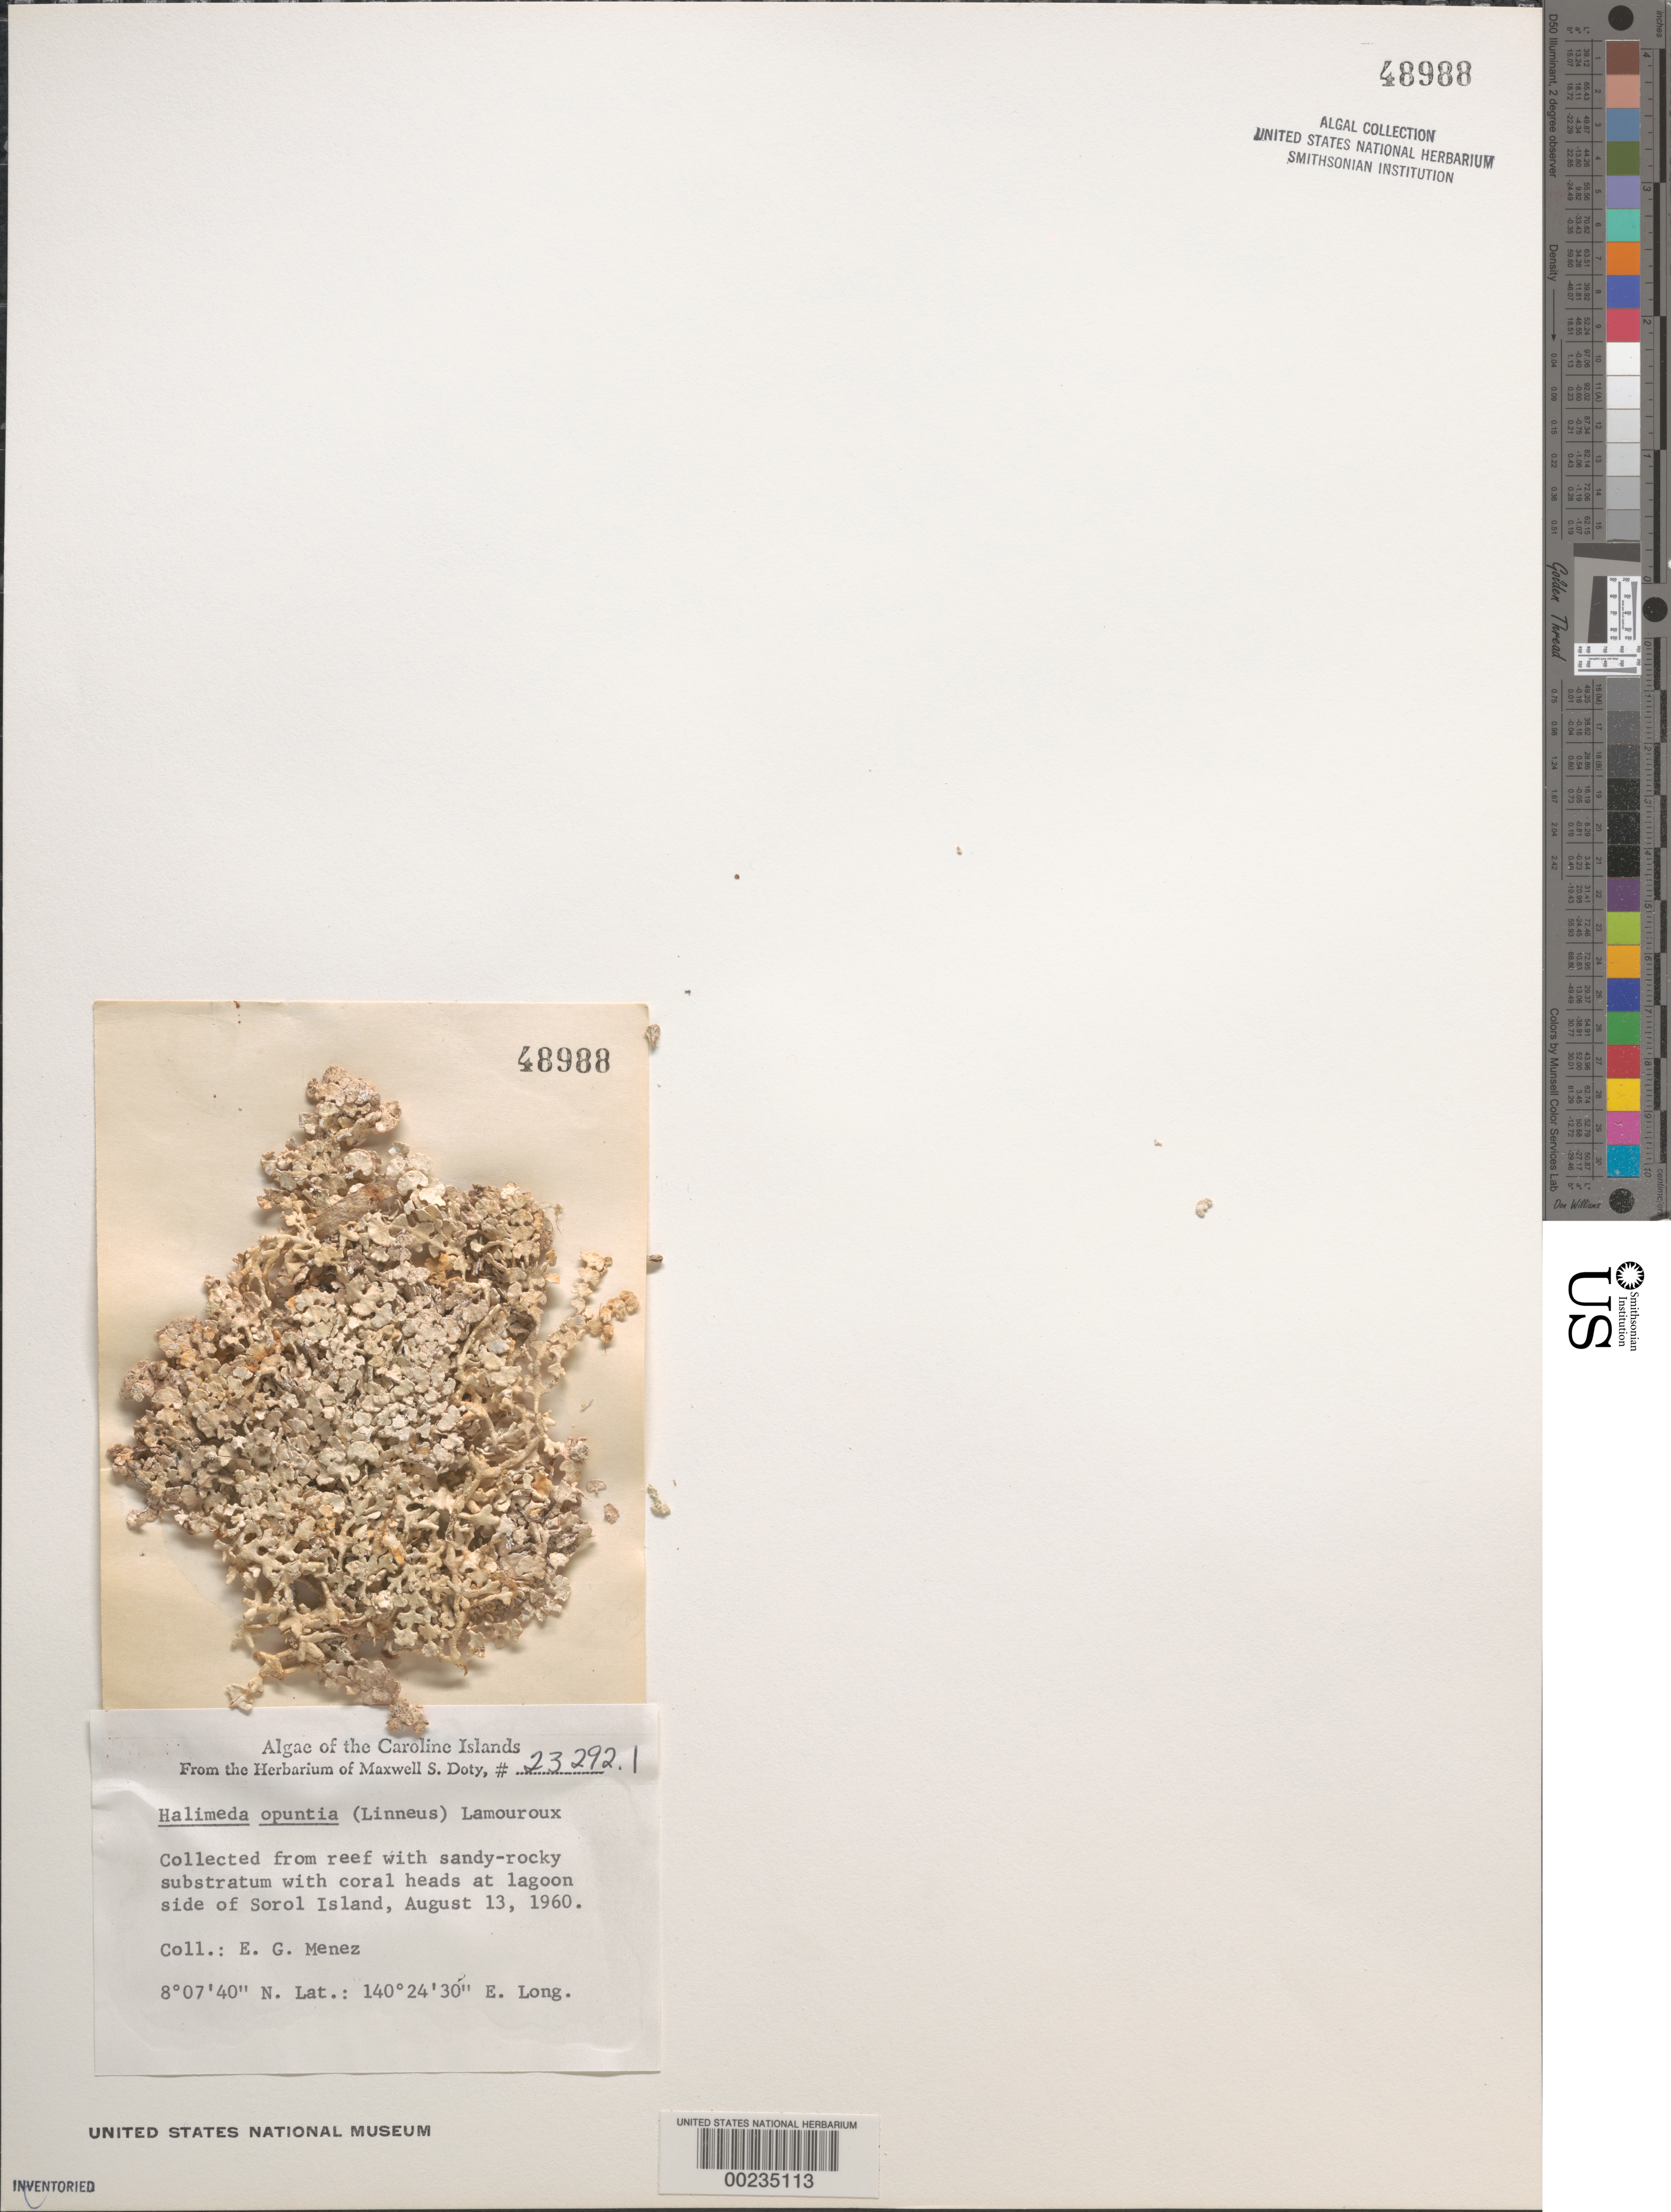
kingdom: Plantae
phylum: Chlorophyta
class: Ulvophyceae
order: Bryopsidales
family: Halimedaceae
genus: Halimeda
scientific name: Halimeda opuntia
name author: (L.) J.V.Lamouroux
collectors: Meñez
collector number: MSD 23292.1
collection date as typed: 13 Aug 1960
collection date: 1960-08-13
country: Micronesia, Federated States of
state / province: Yap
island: Sorol Atoll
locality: Sorel Islet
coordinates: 8 07' 40" N, 140 24' 30" E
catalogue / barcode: US 48988